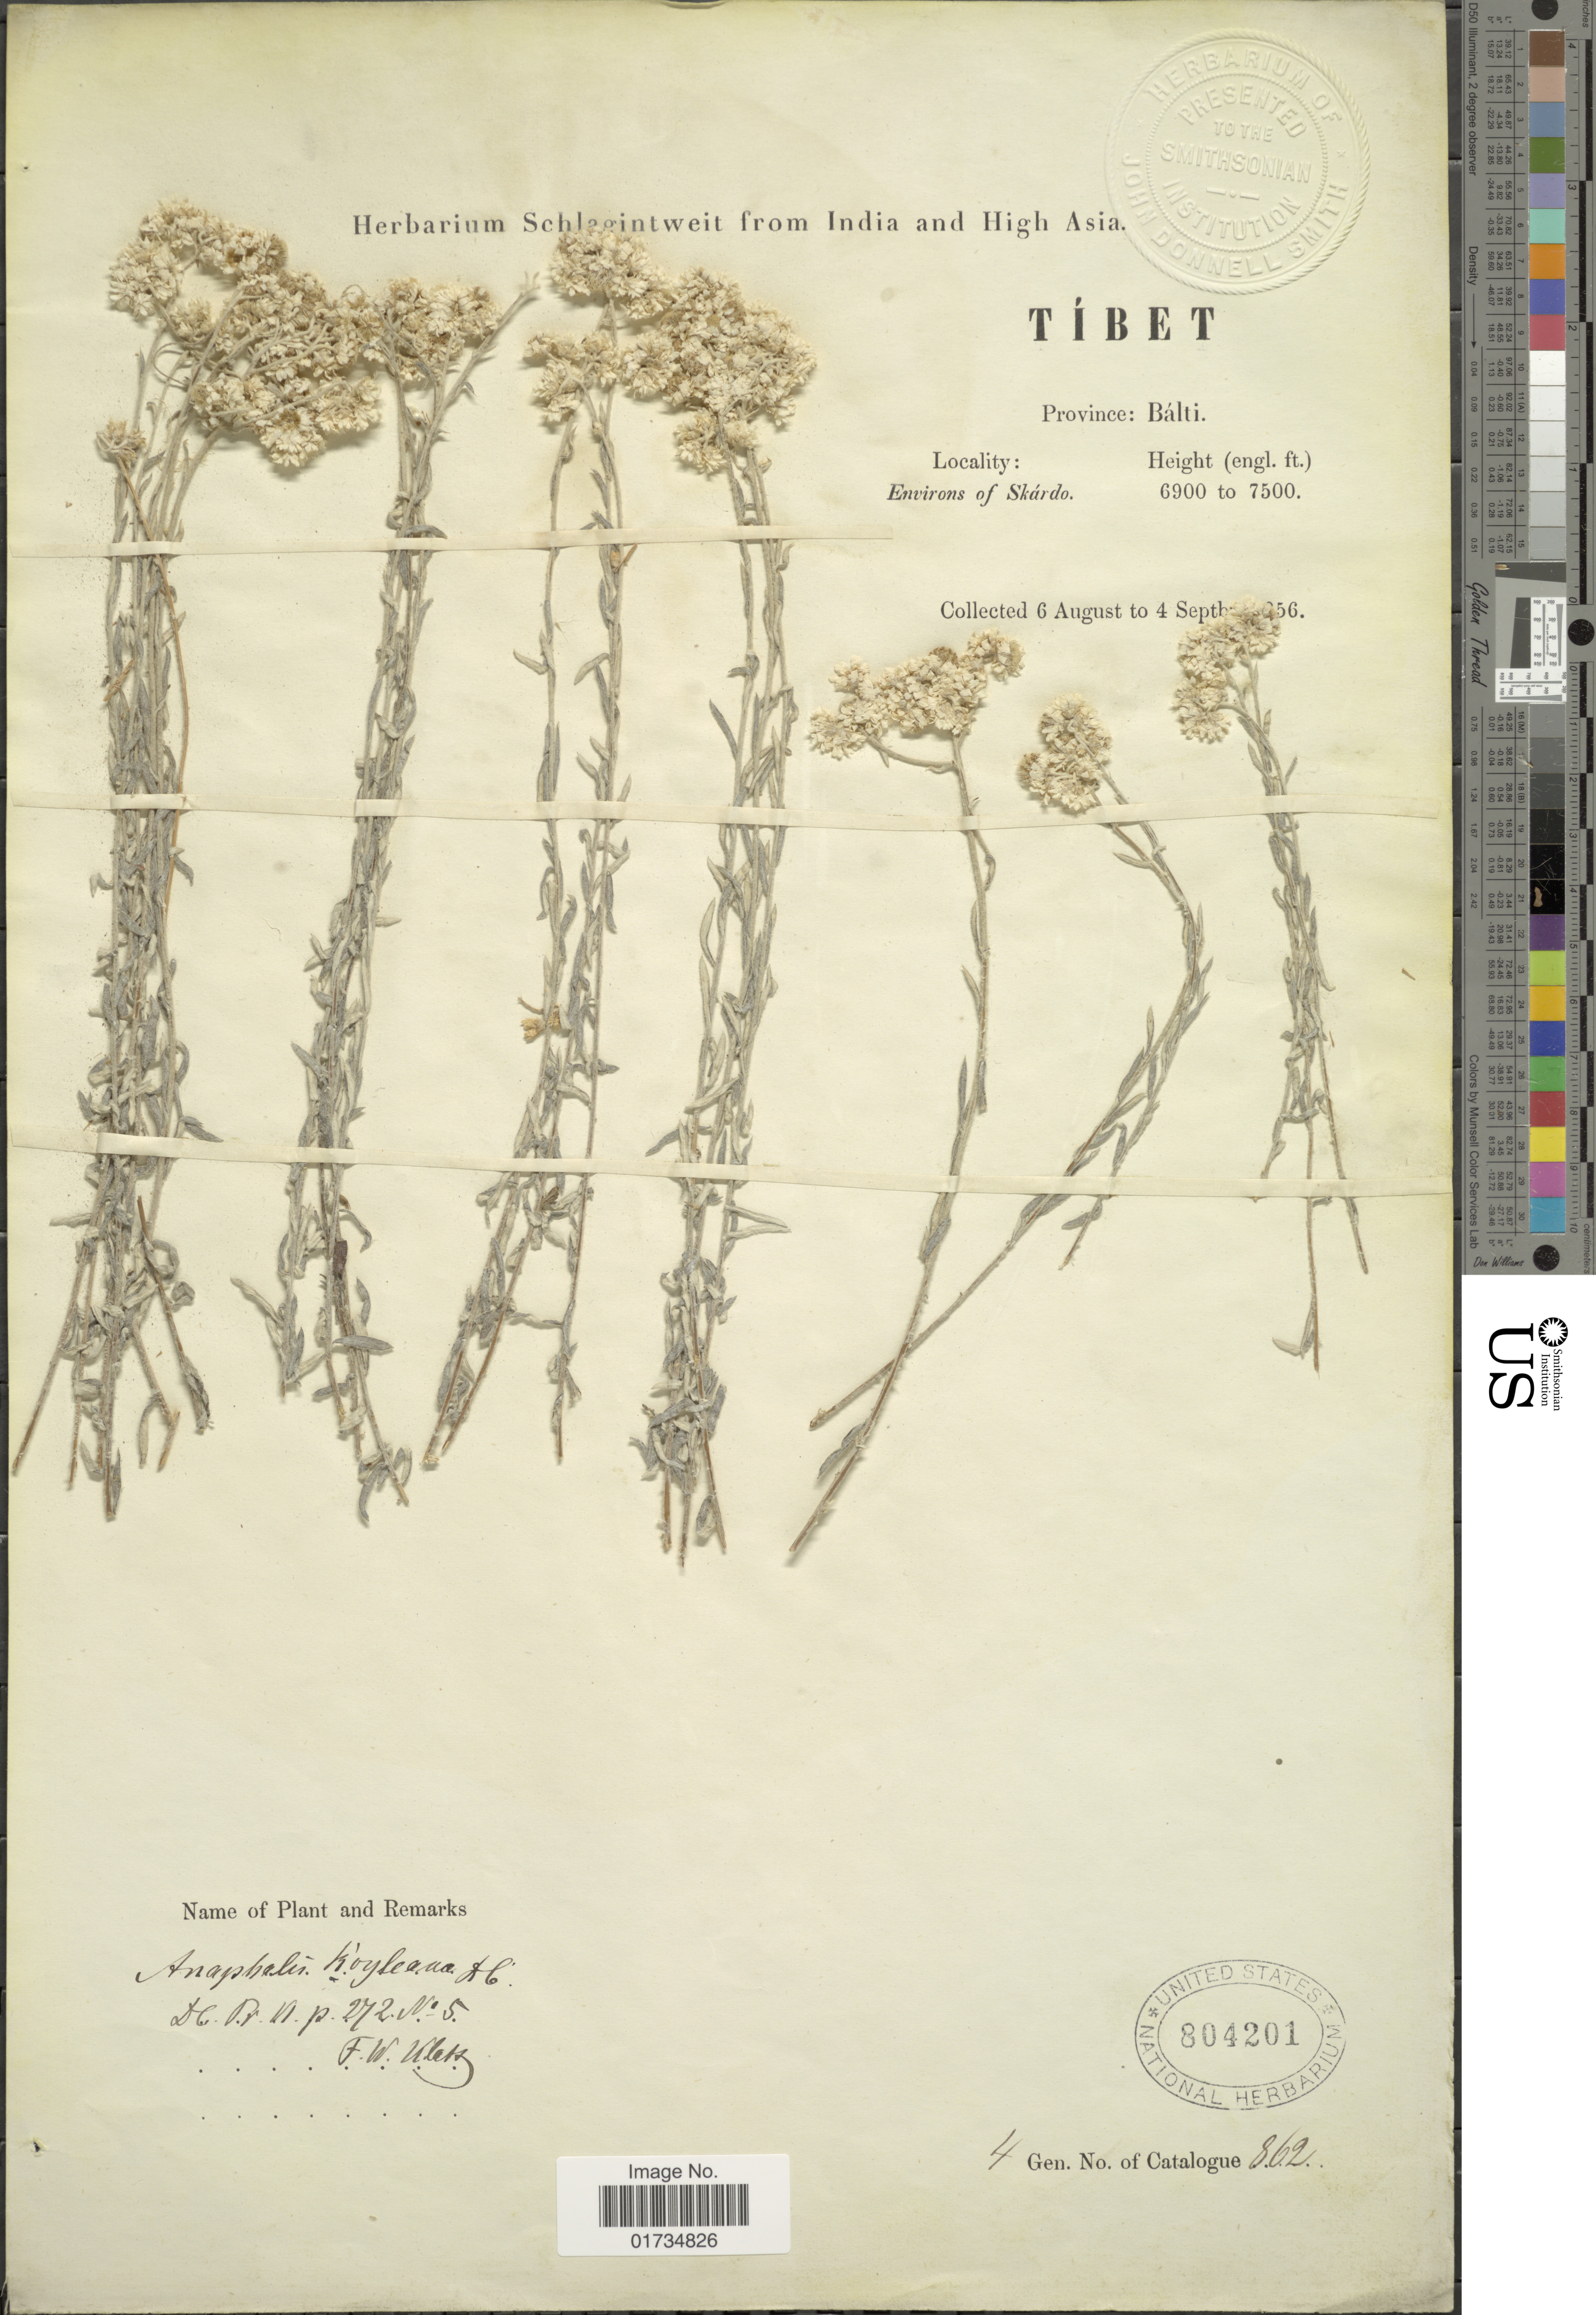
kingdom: Plantae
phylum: Tracheophyta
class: Magnoliopsida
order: Asterales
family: Asteraceae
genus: Anaphalis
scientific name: Anaphalis virgata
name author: Thomson ex C.B. Clarke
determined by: Chen, Y. S.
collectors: ex herb. Schlagintweit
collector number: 862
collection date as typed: Transcribed d/m/y: 6/8/56 to 4/9/56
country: China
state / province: Xizang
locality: Tibet. Province: Balti. Environs of Skardo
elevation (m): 2103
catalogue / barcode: US 804201